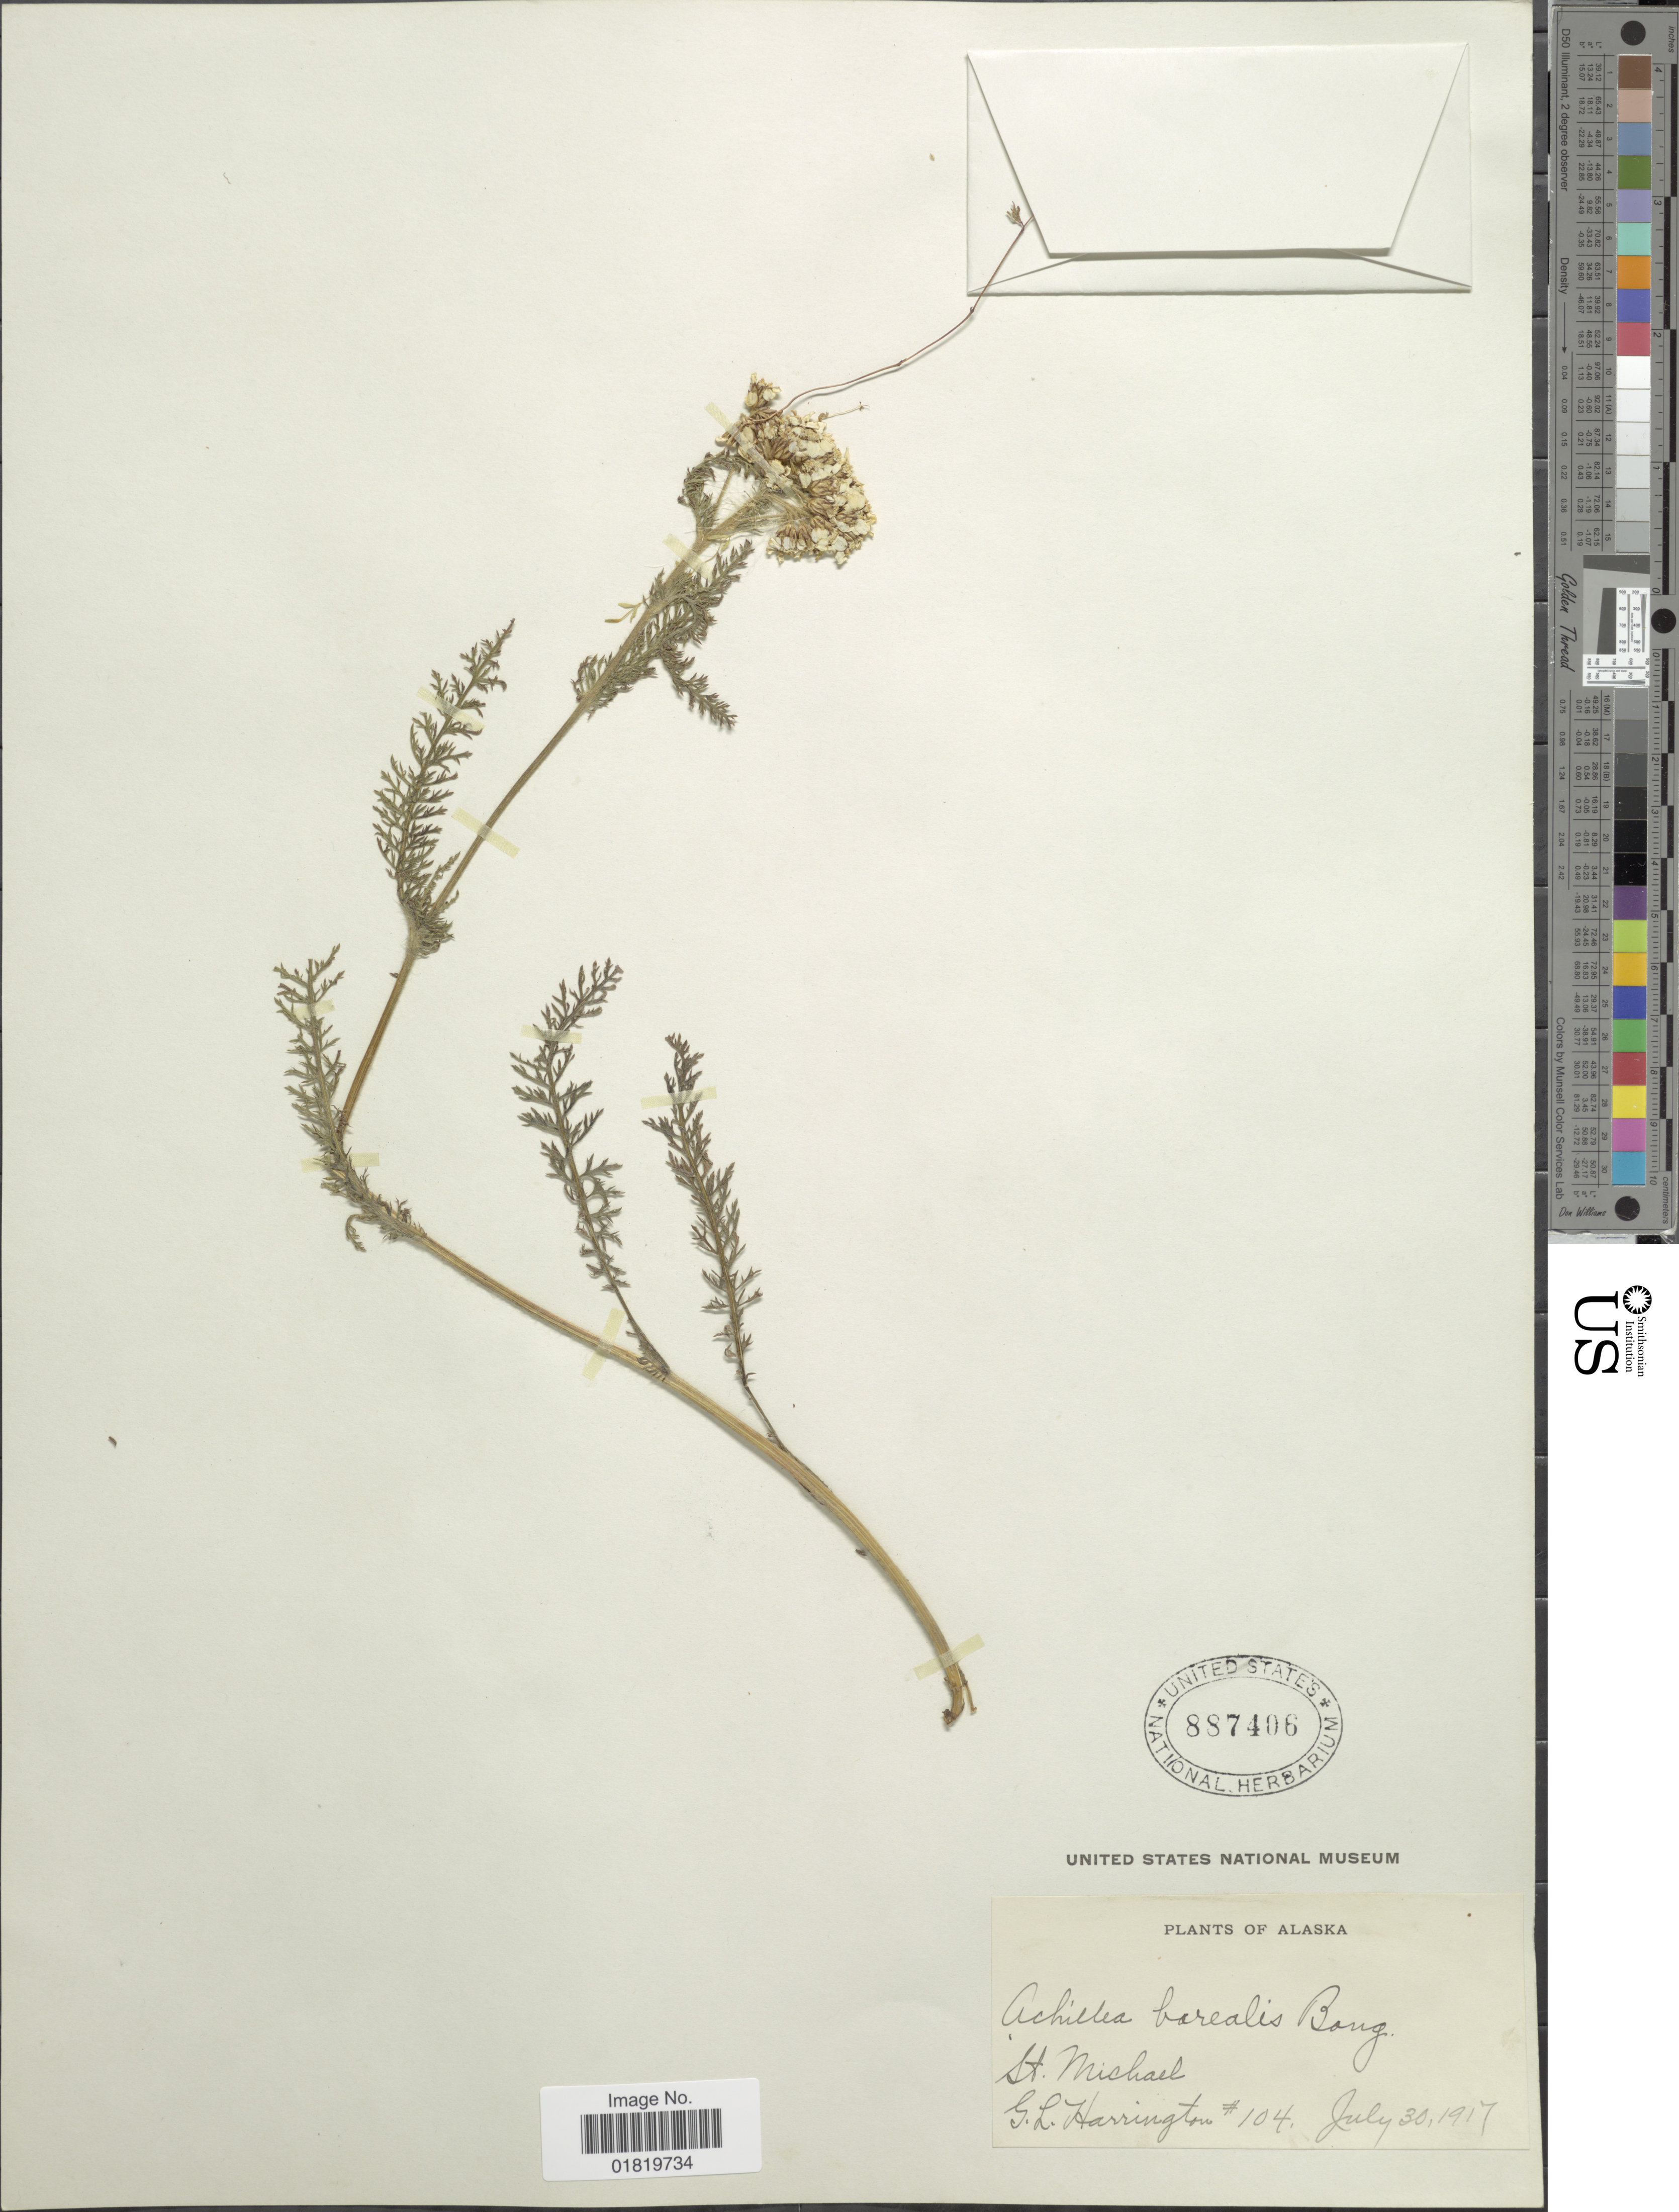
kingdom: Plantae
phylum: Tracheophyta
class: Magnoliopsida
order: Asterales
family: Asteraceae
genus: Achillea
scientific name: Achillea borealis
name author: Bong.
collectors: G. Harrington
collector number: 104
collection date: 1917-07-30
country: United States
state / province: Alaska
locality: St. Michael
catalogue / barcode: US 887406